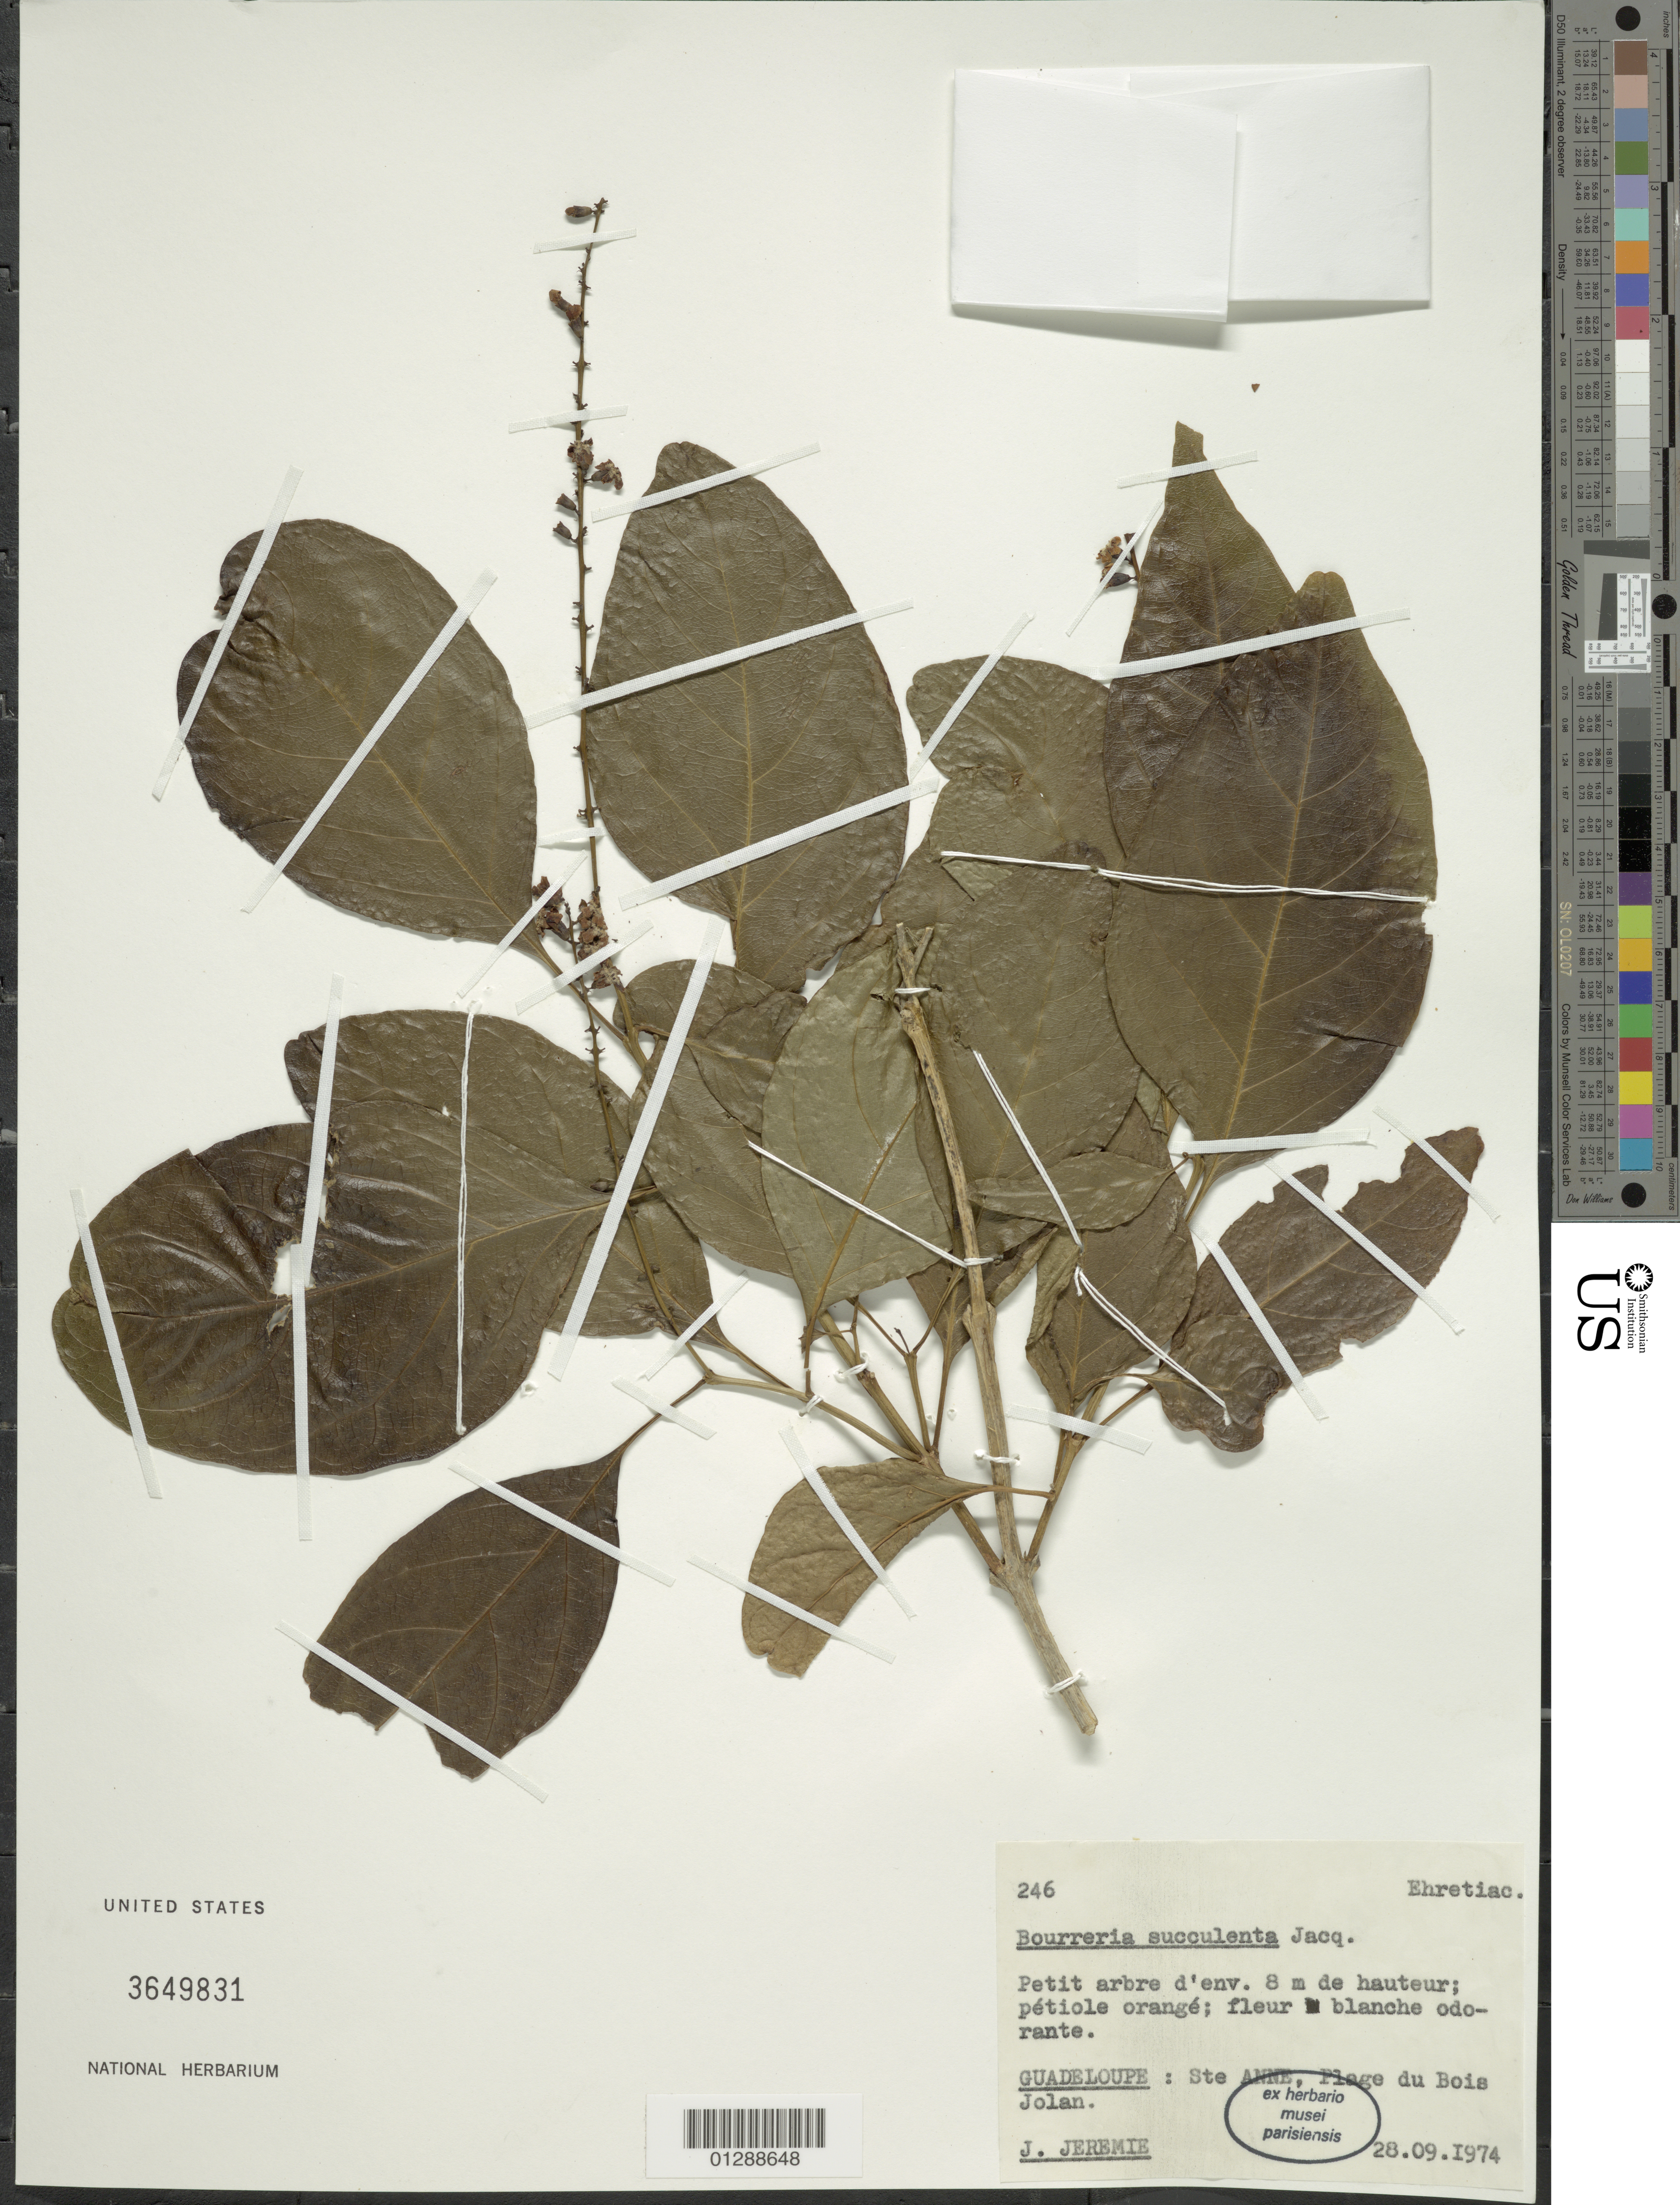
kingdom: Plantae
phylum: Tracheophyta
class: Magnoliopsida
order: Boraginales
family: Ehretiaceae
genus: Bourreria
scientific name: Bourreria succulenta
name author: Jacq.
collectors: J. Jérémie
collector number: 246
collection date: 1974-09-28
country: Guadeloupe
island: Grand Terre Island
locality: Ste. Anne, Plage du Bois Jolan.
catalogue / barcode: US 3649831